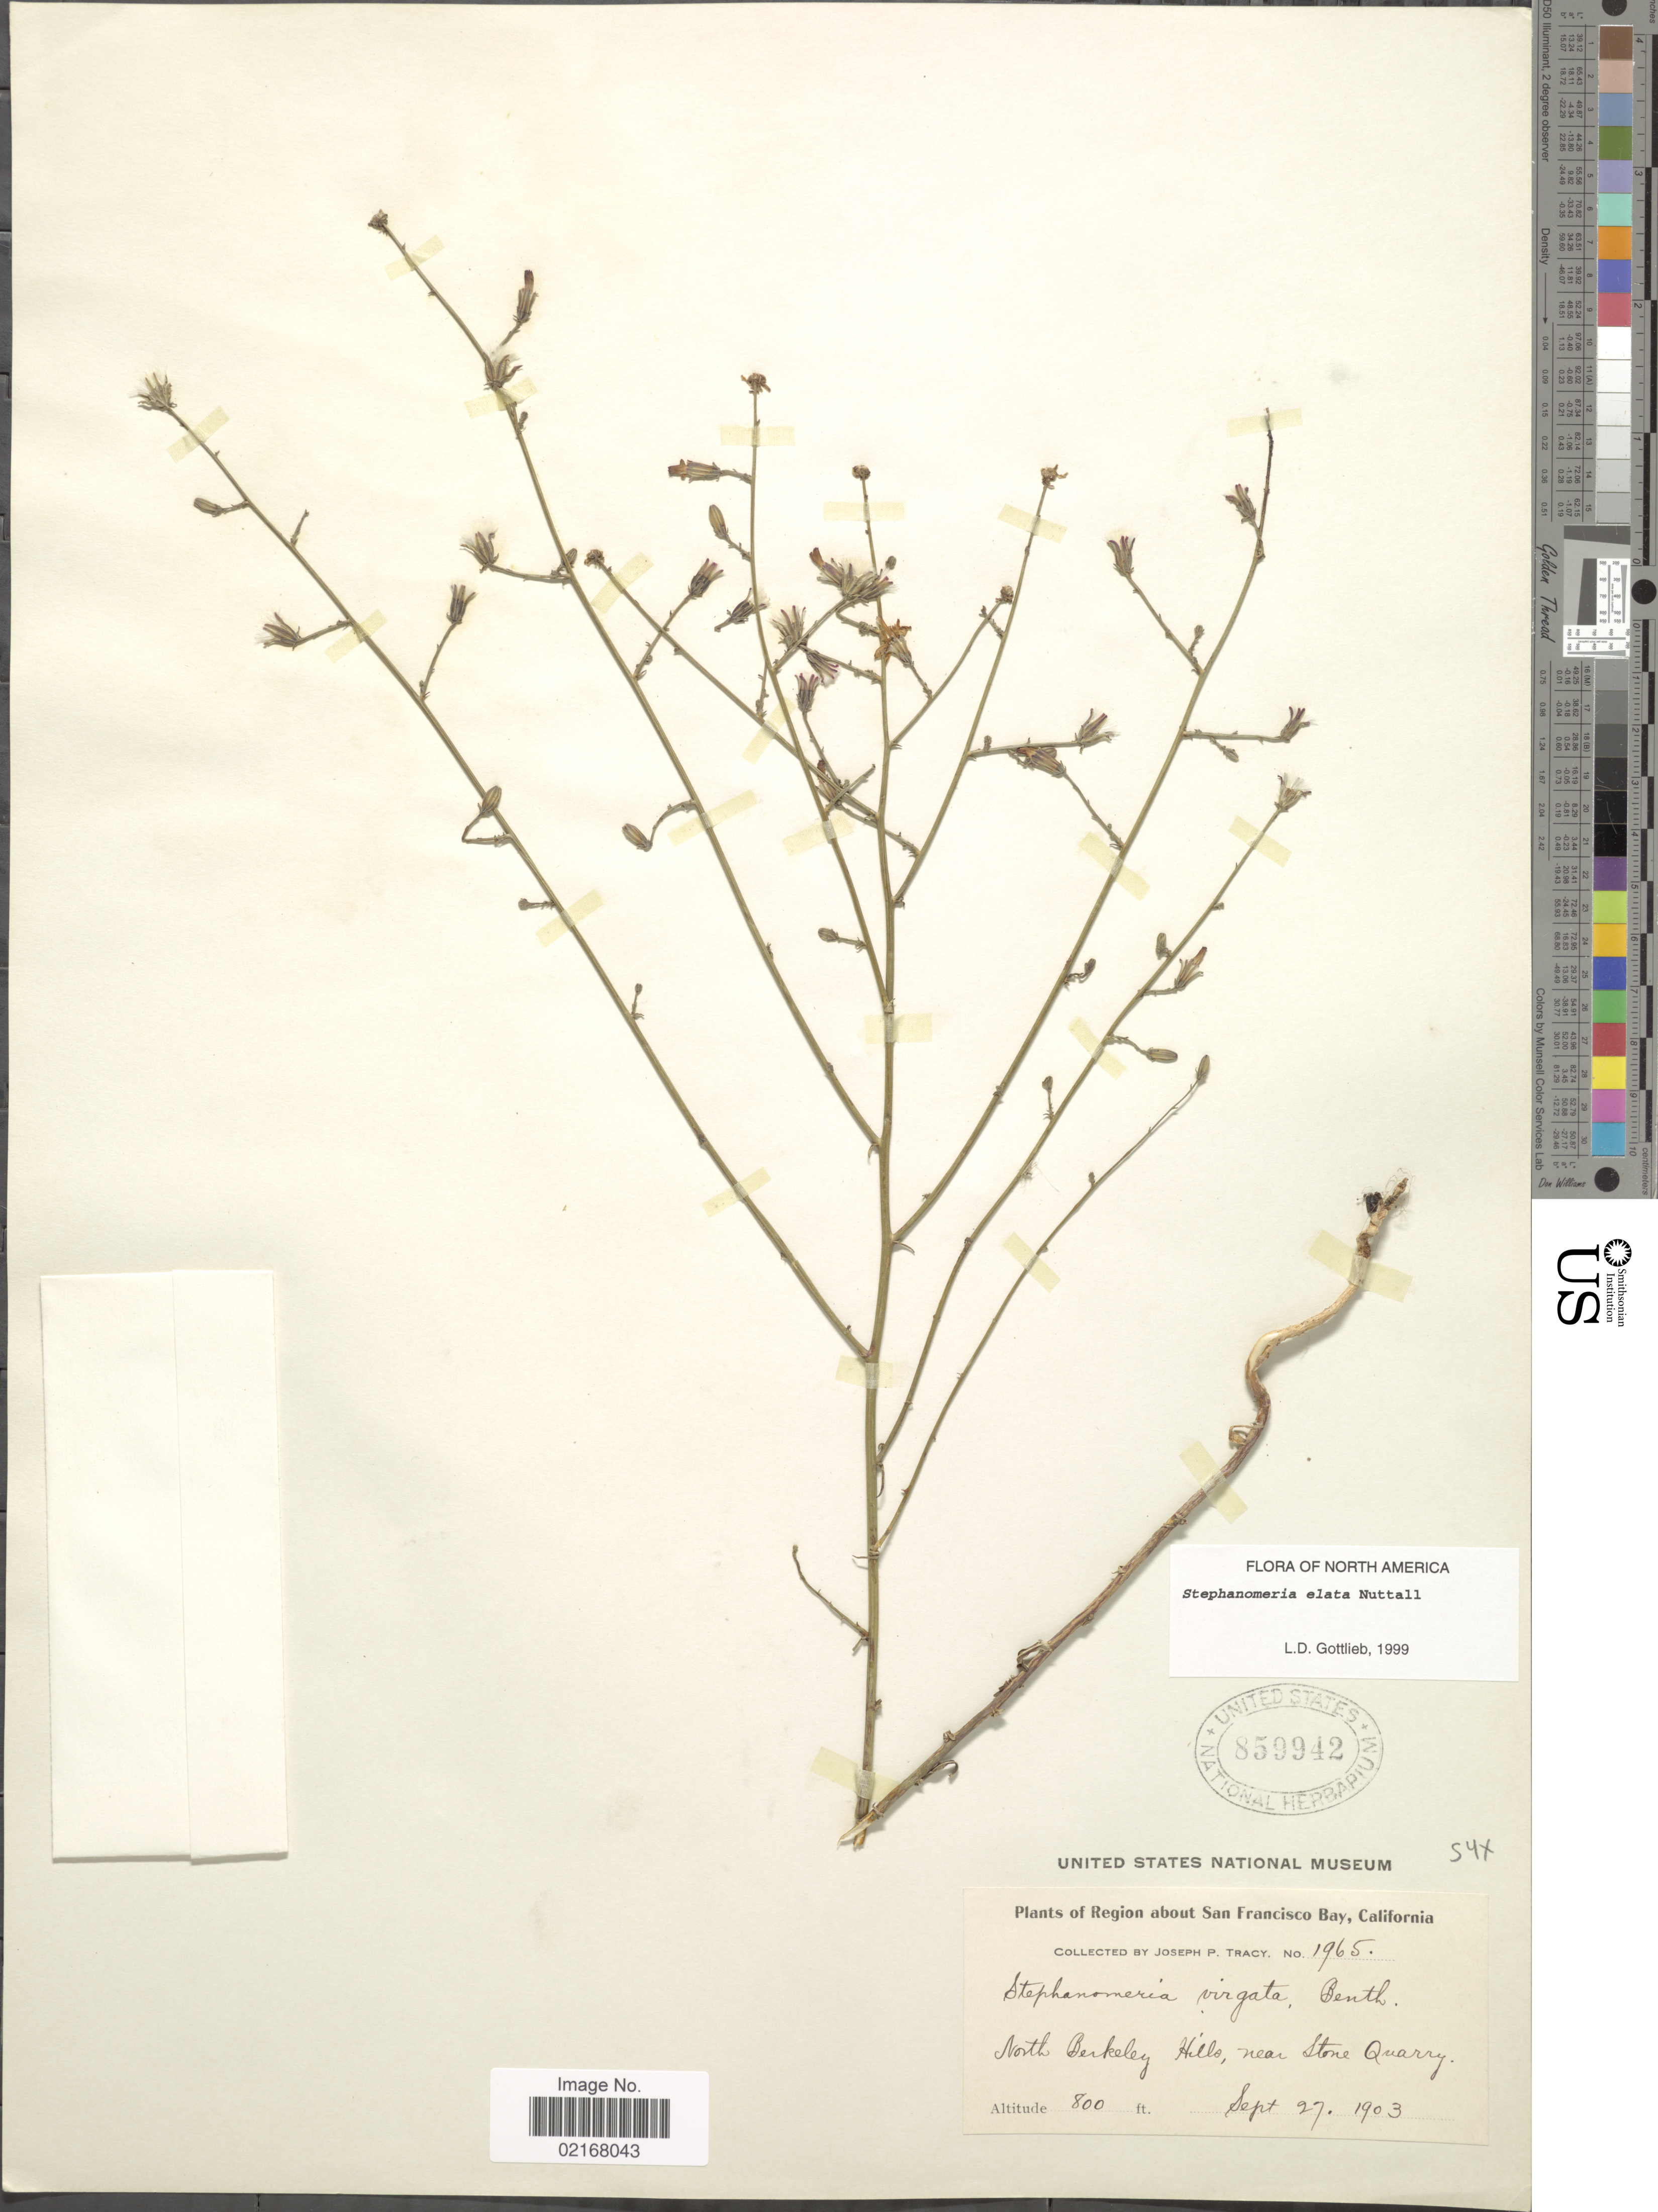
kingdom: Plantae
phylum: Tracheophyta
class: Magnoliopsida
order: Asterales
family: Asteraceae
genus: Stephanomeria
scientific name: Stephanomeria elata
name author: Nutt.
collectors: J. Tracy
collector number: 1965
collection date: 1903-09-27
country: United States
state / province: California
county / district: San Francisco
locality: Region about San Francisco Bay, California. North Berkeley Hills, near Stone Quarry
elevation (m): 244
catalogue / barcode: US 859942